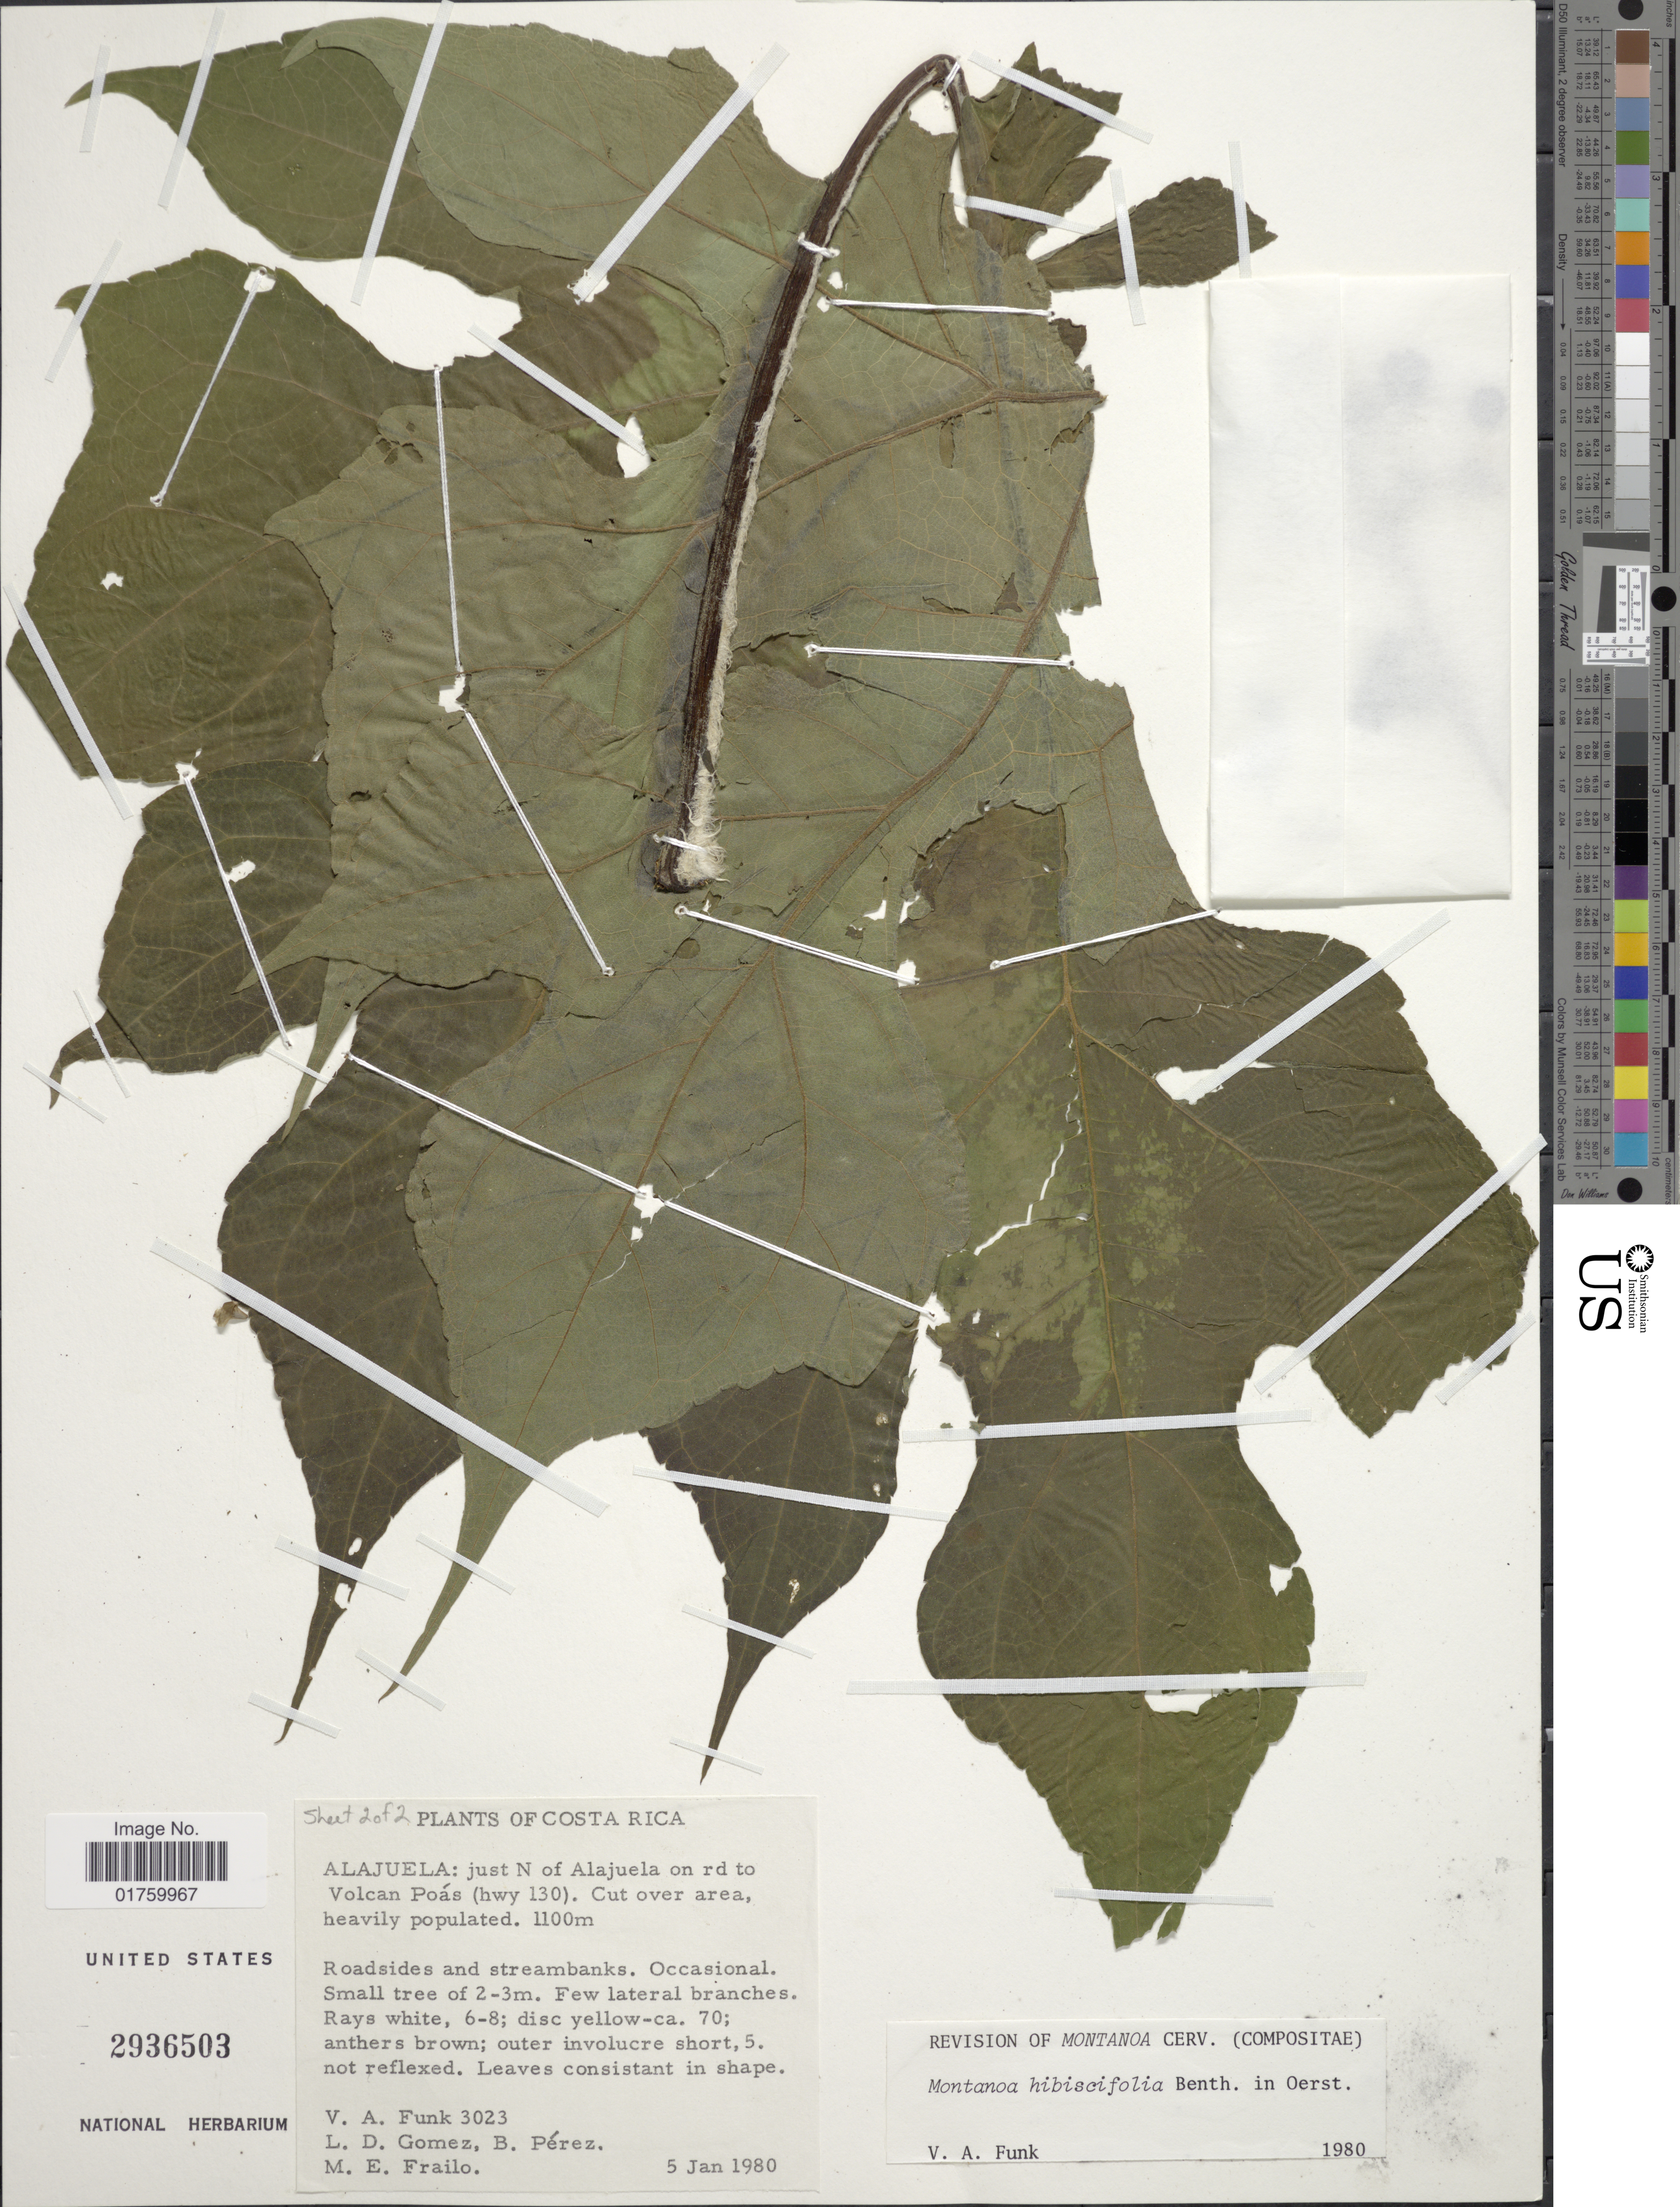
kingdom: Plantae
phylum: Tracheophyta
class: Magnoliopsida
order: Asterales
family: Asteraceae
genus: Montanoa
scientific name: Montanoa hibiscifolia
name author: Benth.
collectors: V. Funk, L. D. Gómez, B. Pérez & G. M. Fraileo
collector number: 3023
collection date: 1980-01-05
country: Costa Rica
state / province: Alajuela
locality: Just N of Alajuela on rd to Volcan Poas (hwy 130), cut over area, heavily populated, roadsides and streambanks.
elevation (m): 1100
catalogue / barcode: US 2936503